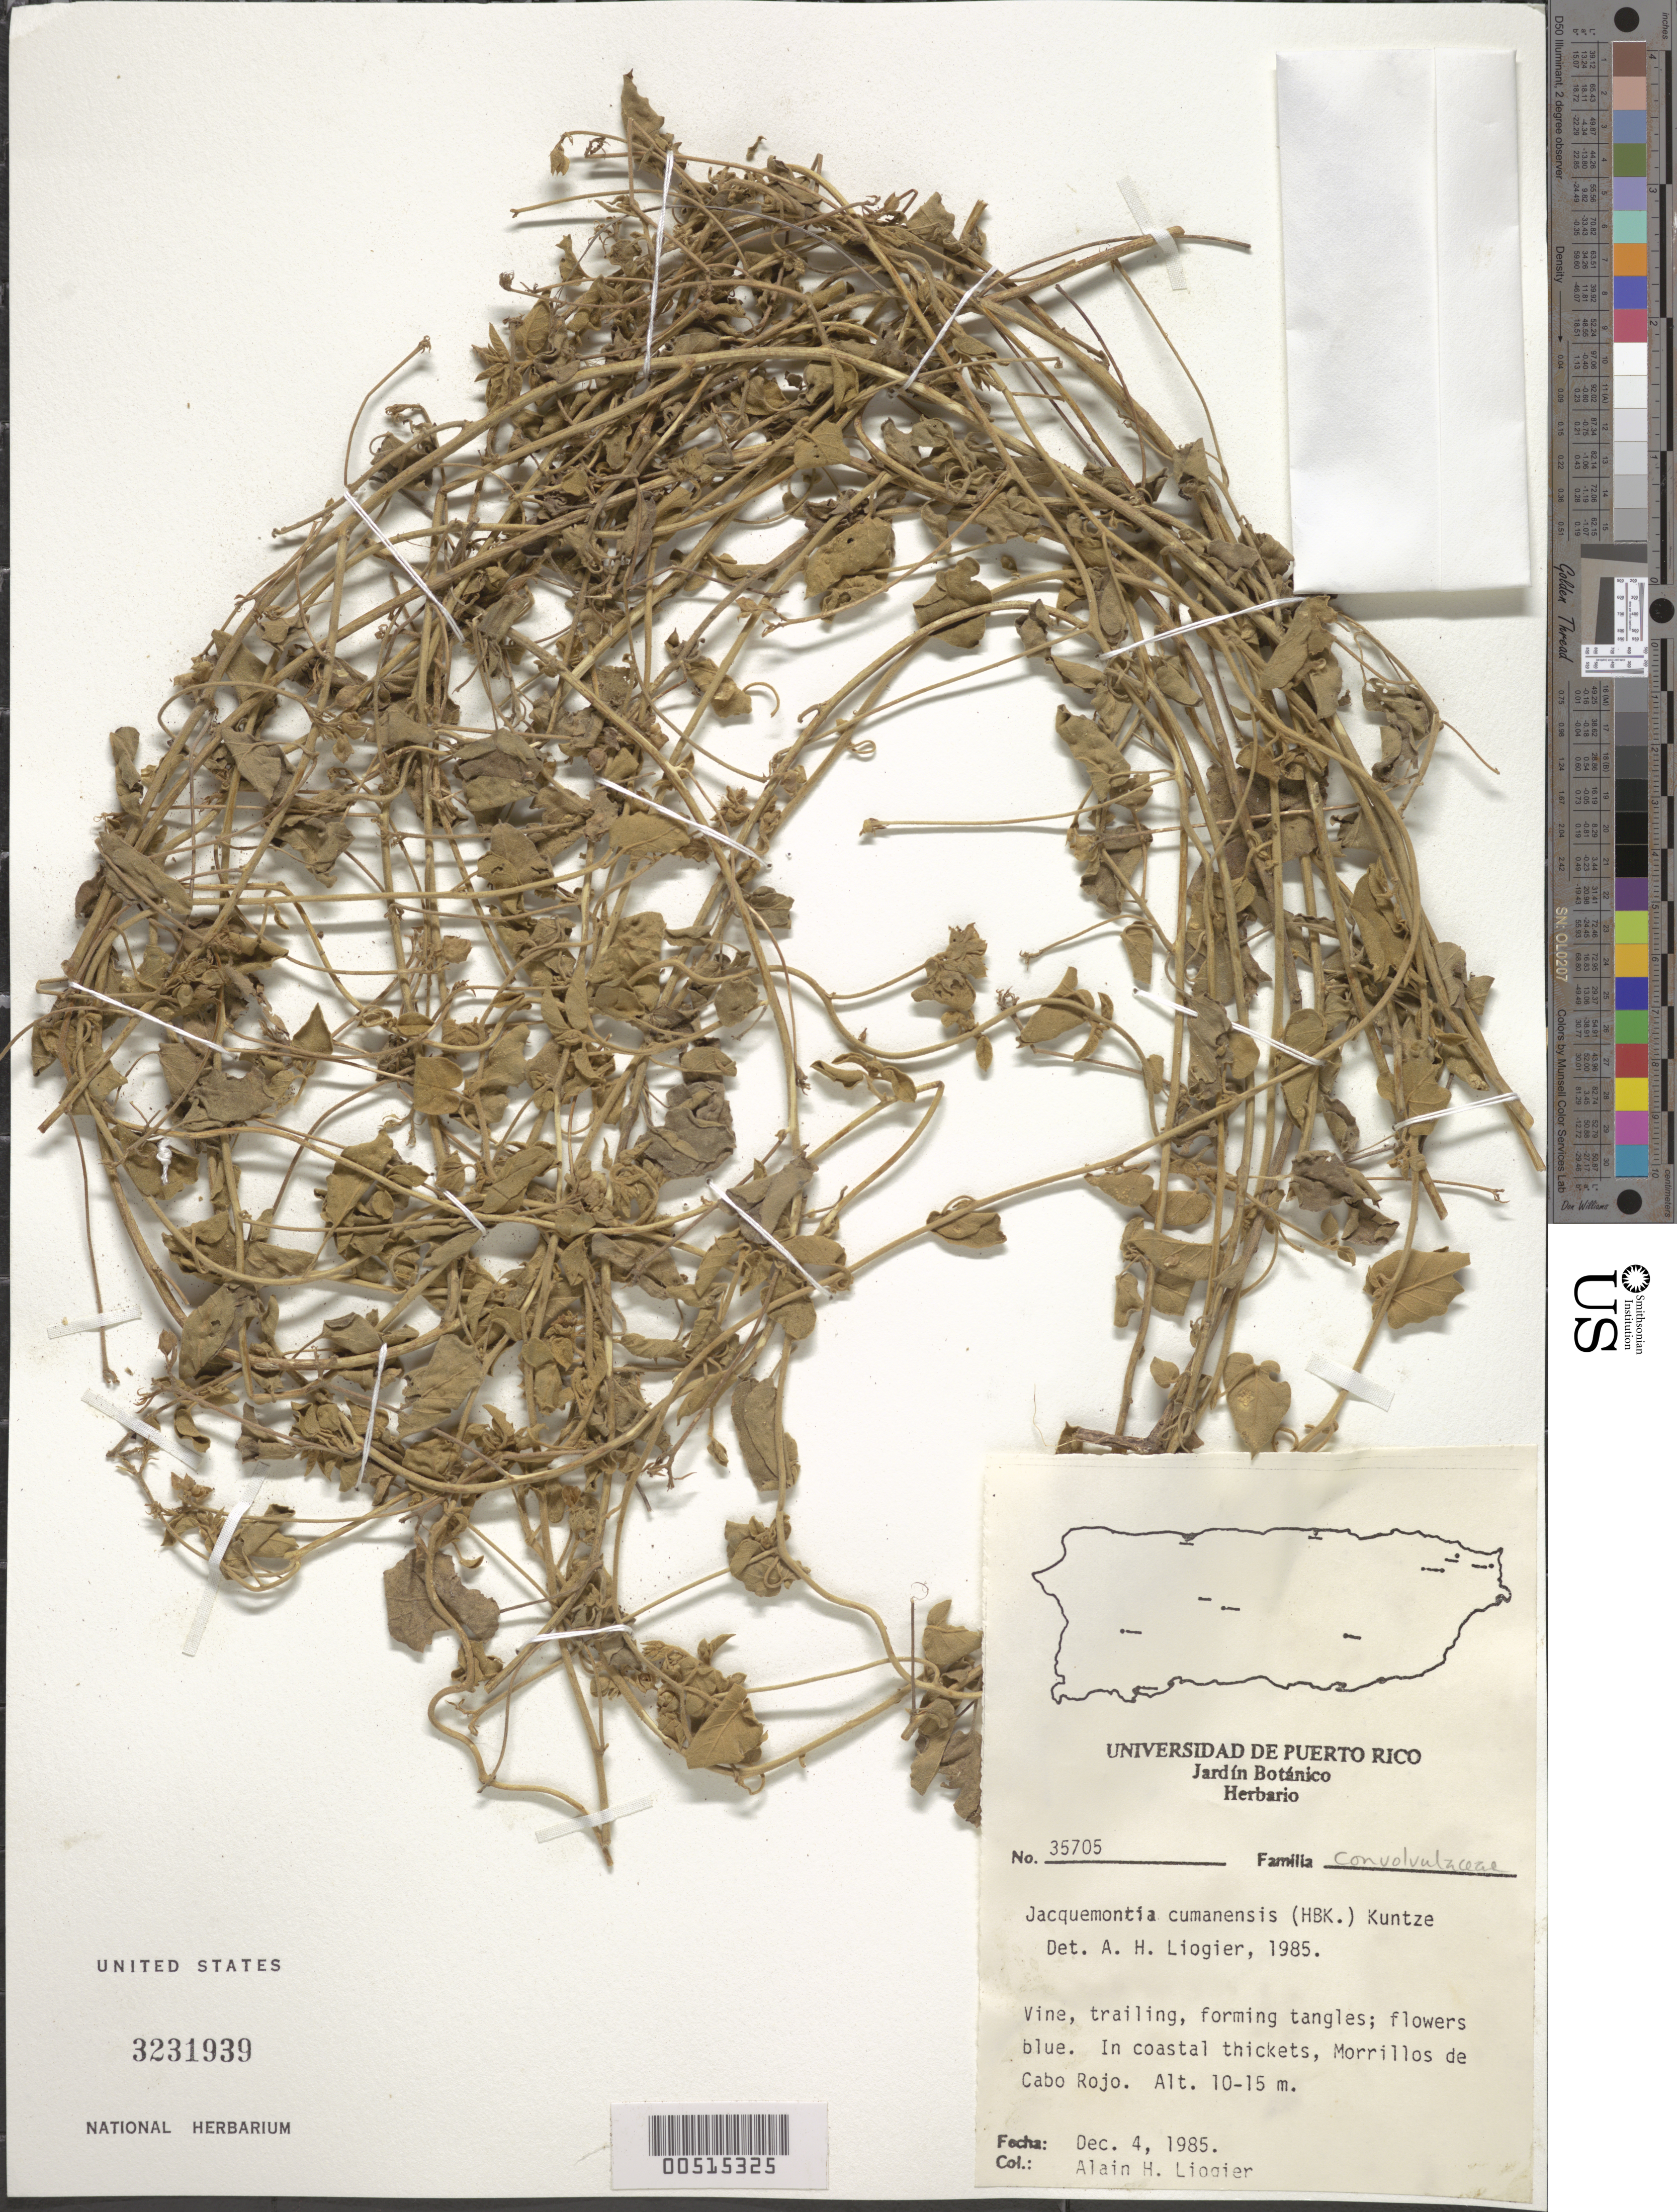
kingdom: Plantae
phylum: Tracheophyta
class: Magnoliopsida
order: Solanales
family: Convolvulaceae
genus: Jacquemontia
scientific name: Jacquemontia cumanensis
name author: (Kuntze) Kuntze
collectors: A. H. Liogier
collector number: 35705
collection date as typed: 04 Dec 1985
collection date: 1985-12-04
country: Puerto Rico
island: Greater Antilles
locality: Morrillos de Cabo-Rojo. In coastal thickets.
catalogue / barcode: US 3231939